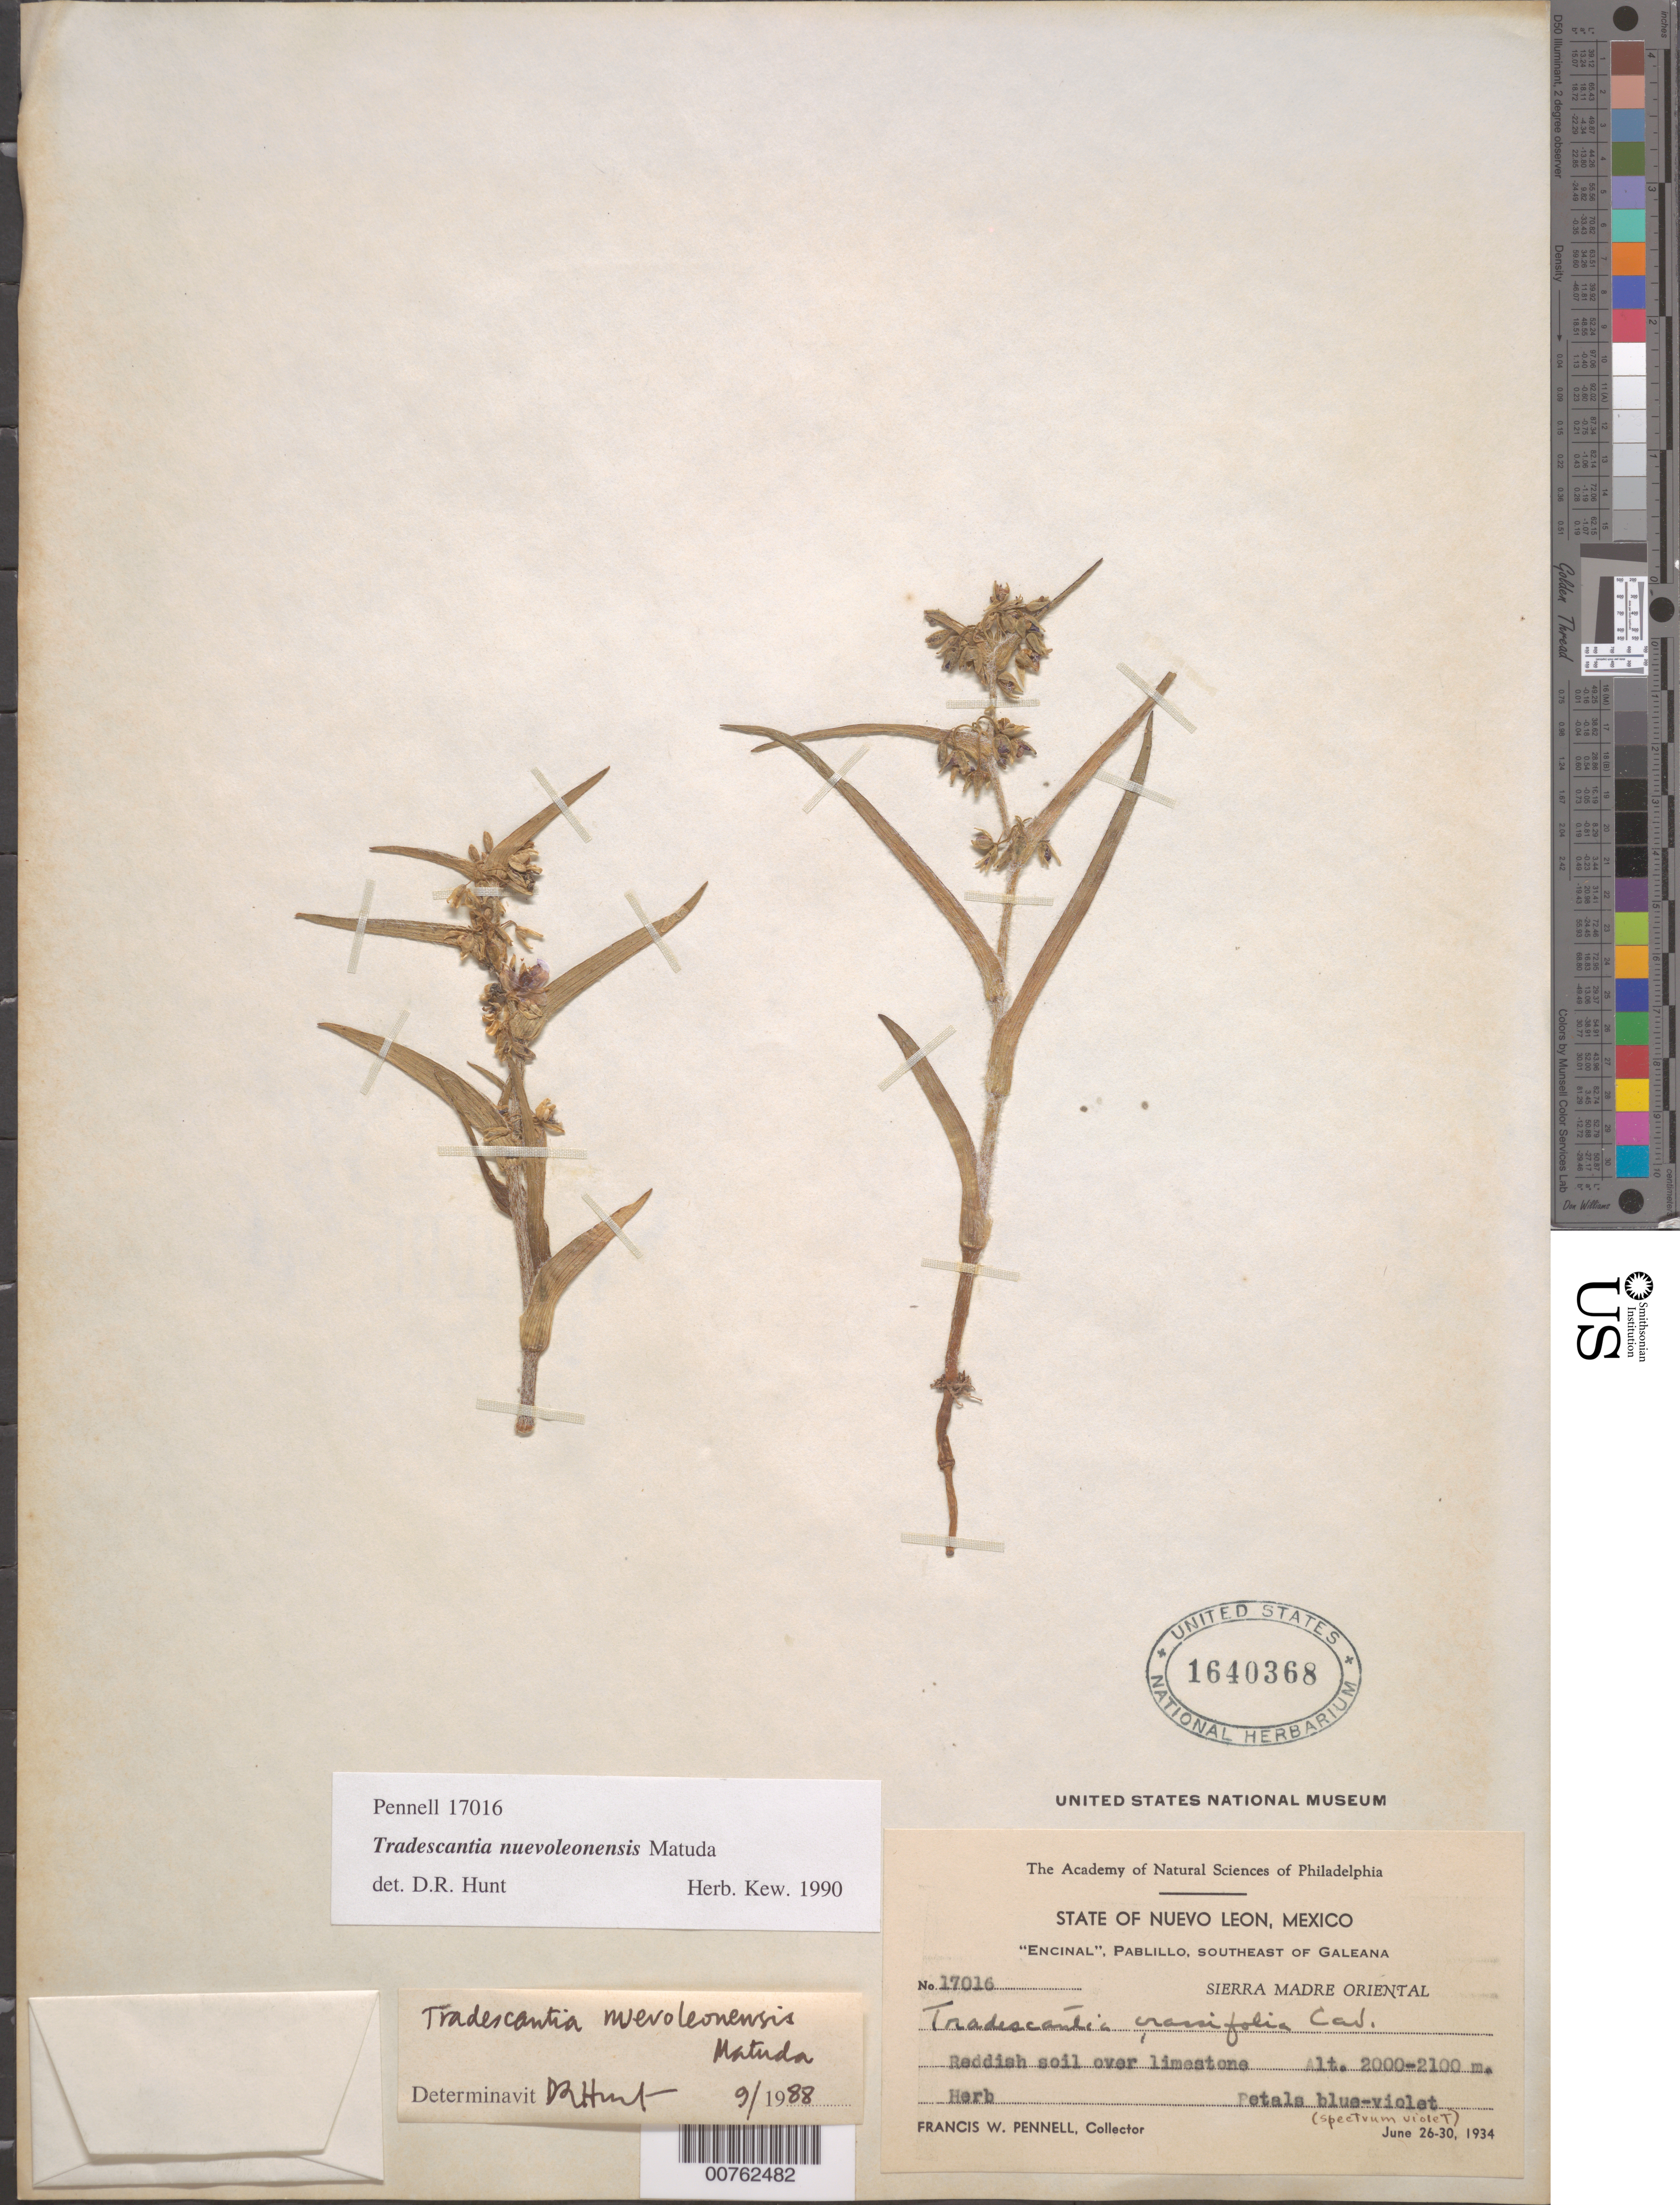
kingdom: Plantae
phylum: Tracheophyta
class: Liliopsida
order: Commelinales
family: Commelinaceae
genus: Tradescantia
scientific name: Tradescantia nuevoleonensis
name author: Matuda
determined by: Hunt, D. R.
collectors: F. W. Pennell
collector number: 17016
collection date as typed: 26-30 Jun 1934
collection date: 1934-06-26/1934-06-30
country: Mexico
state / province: Nuevo León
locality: Sierra Madre Oriental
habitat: Reddish soil over limestone.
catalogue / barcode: US 1640368